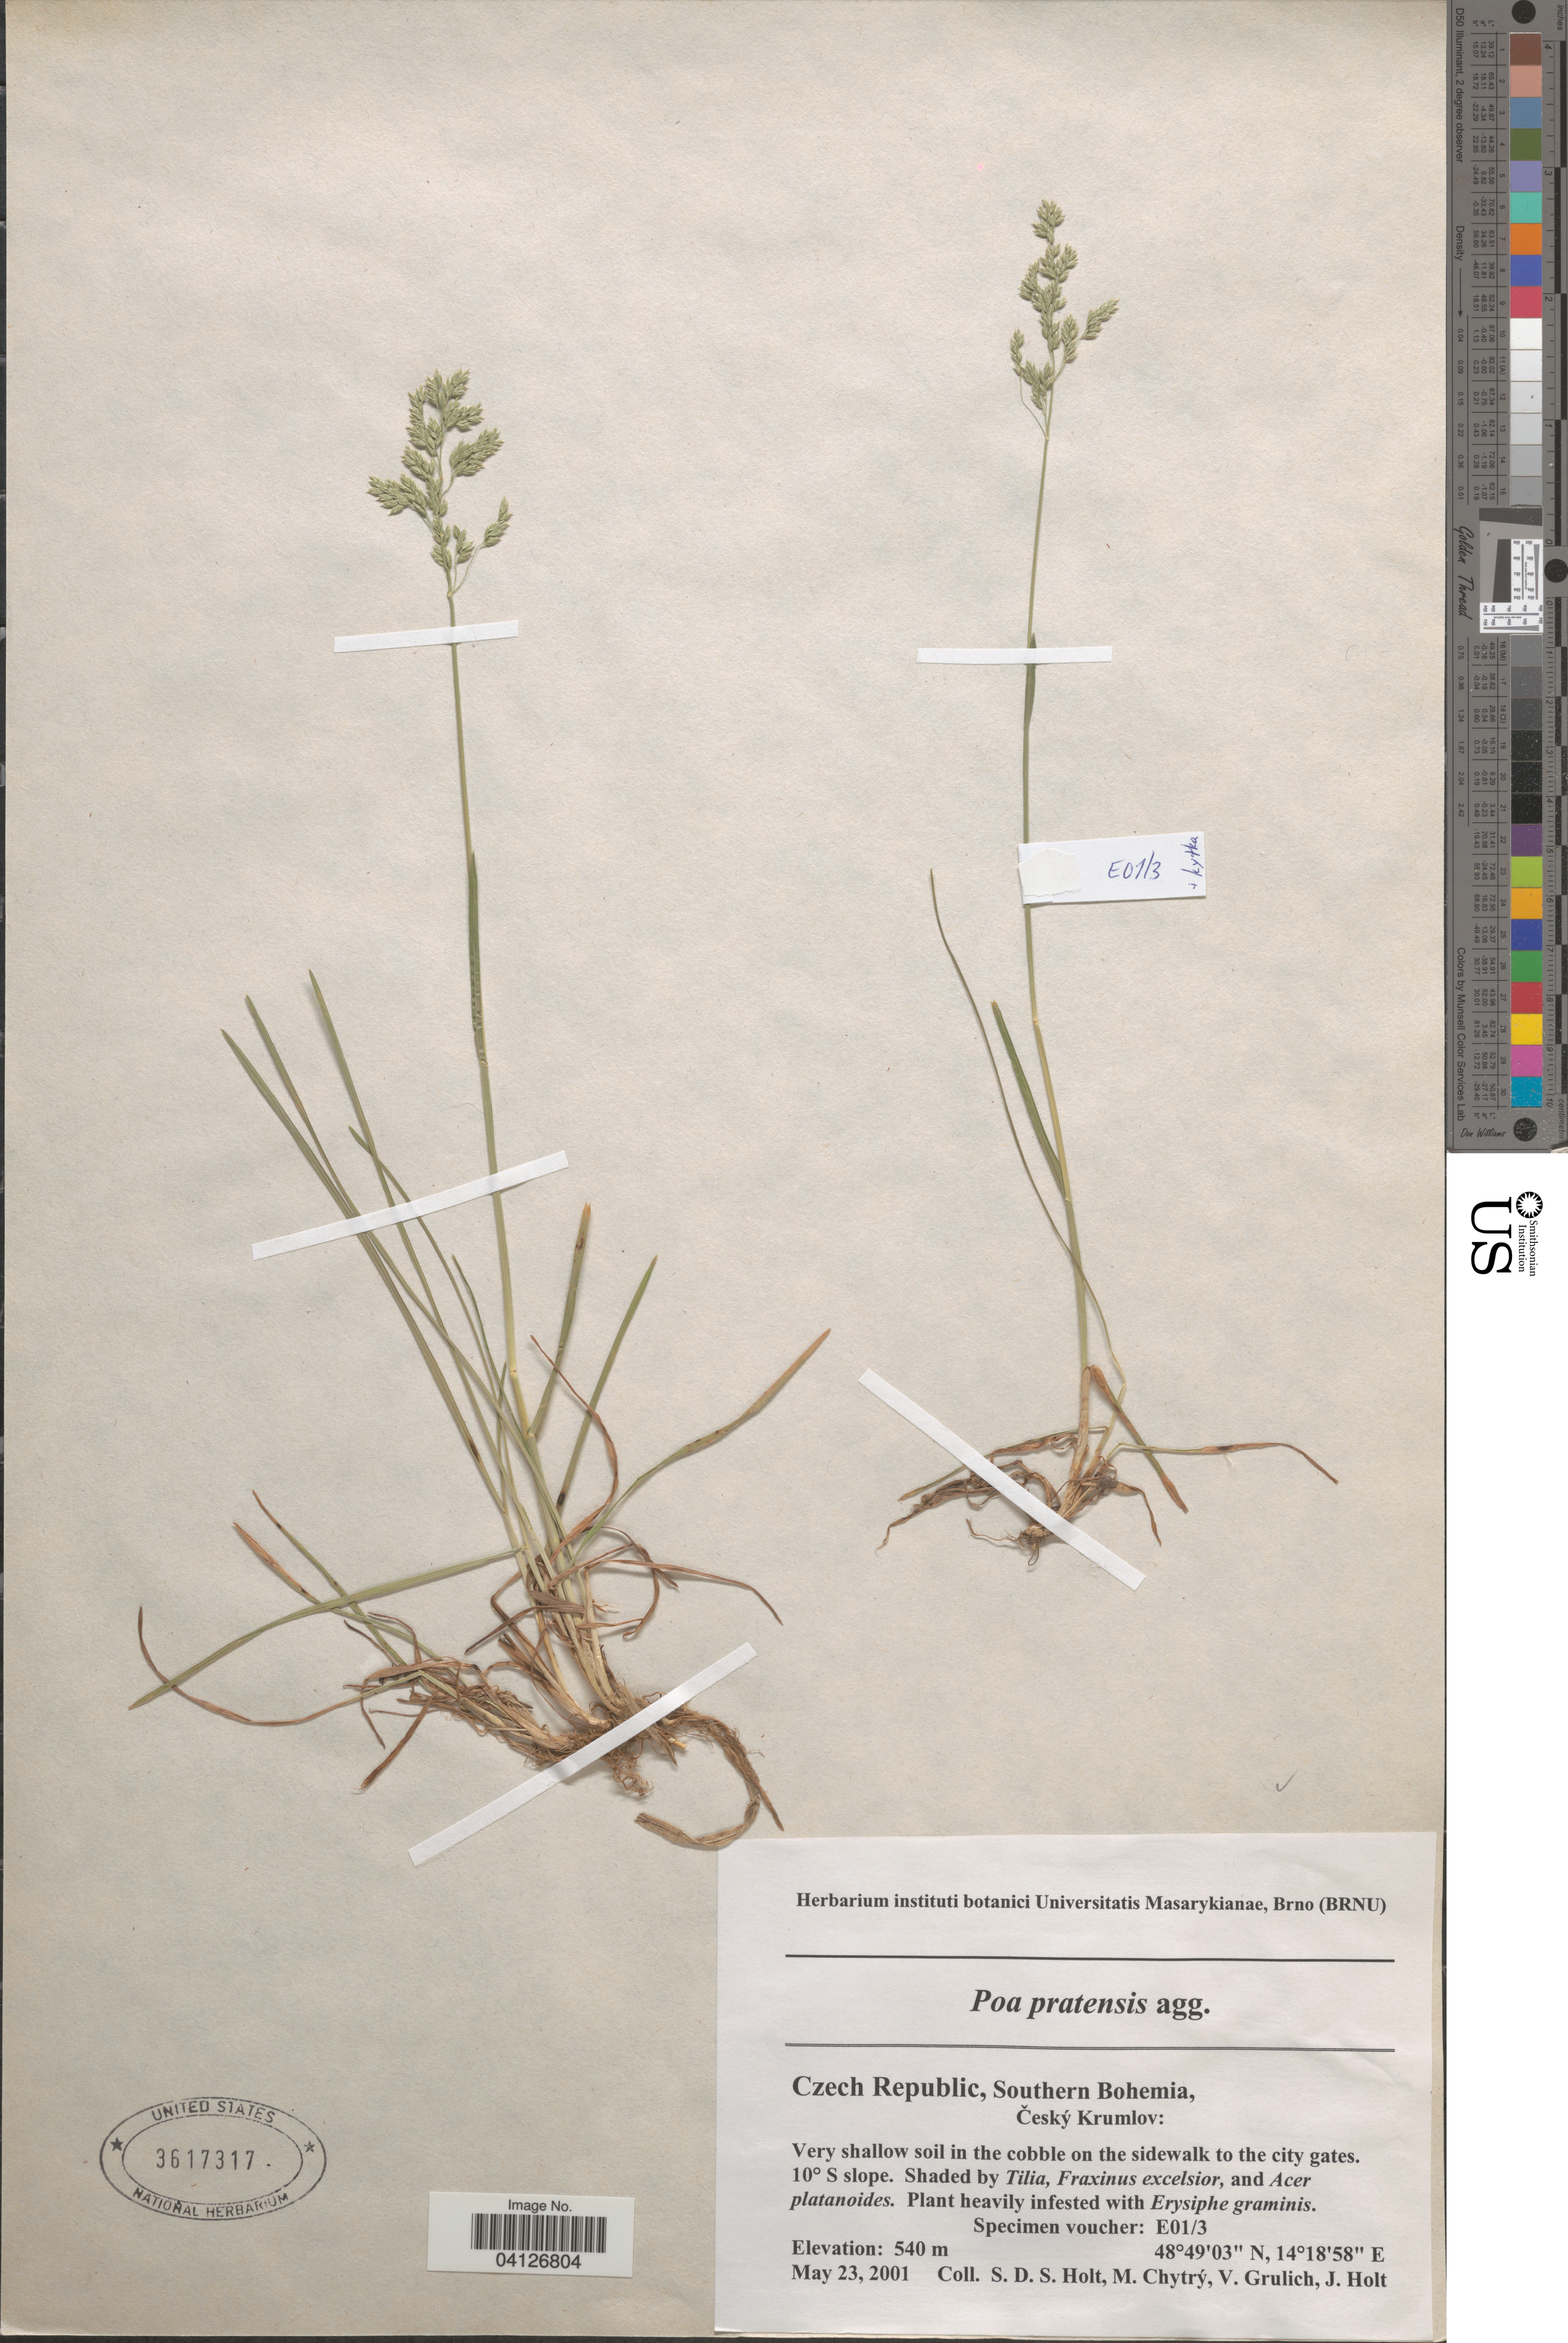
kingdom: Plantae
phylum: Tracheophyta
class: Liliopsida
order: Poales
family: Poaceae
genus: Poa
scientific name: Poa pratensis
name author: L.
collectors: S. Holt, M. Chytrý, V. Grulich & J. Holt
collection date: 2001-05-23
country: Czechia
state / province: South Bohemian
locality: Southern Bohemia, Český Krumlov: on the sidewalk to the city gates. 10° S slope.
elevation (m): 540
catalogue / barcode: US 3617317